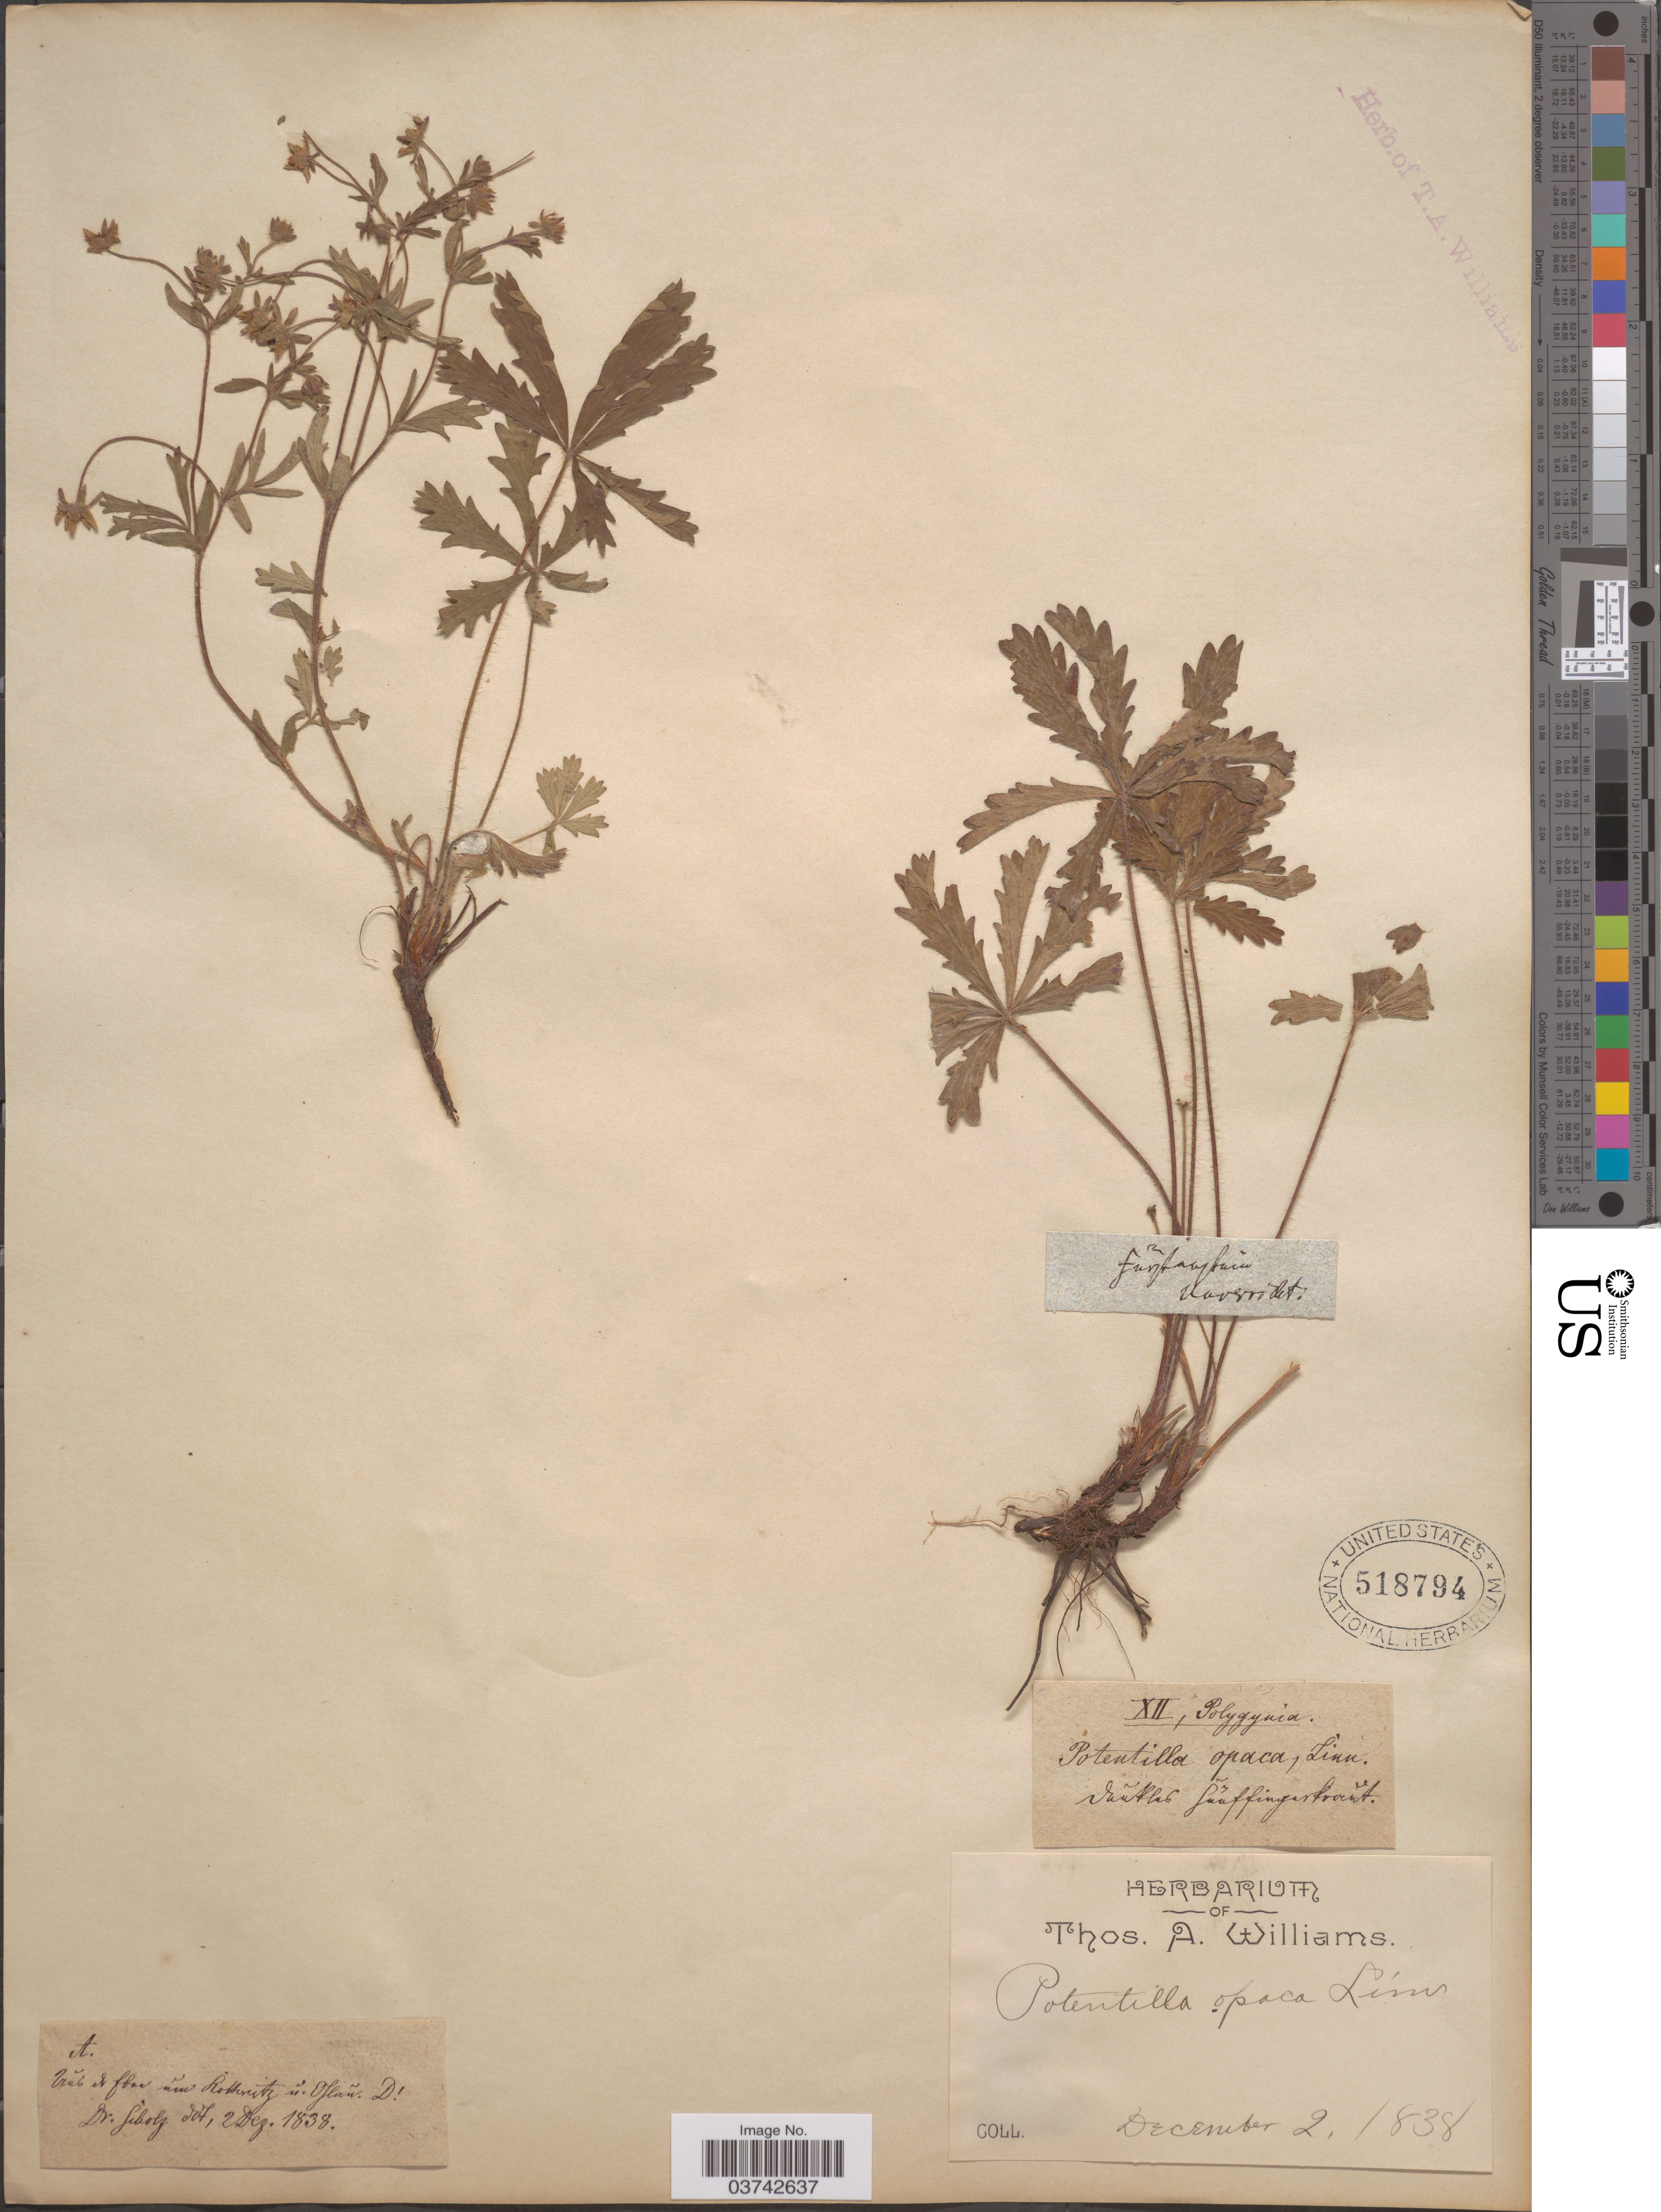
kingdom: Plantae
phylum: Tracheophyta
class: Magnoliopsida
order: Rosales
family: Rosaceae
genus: Potentilla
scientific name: Potentilla opaca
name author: L.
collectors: ex herb. Thos. A. Williams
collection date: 1838-12-02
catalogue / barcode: US 518794